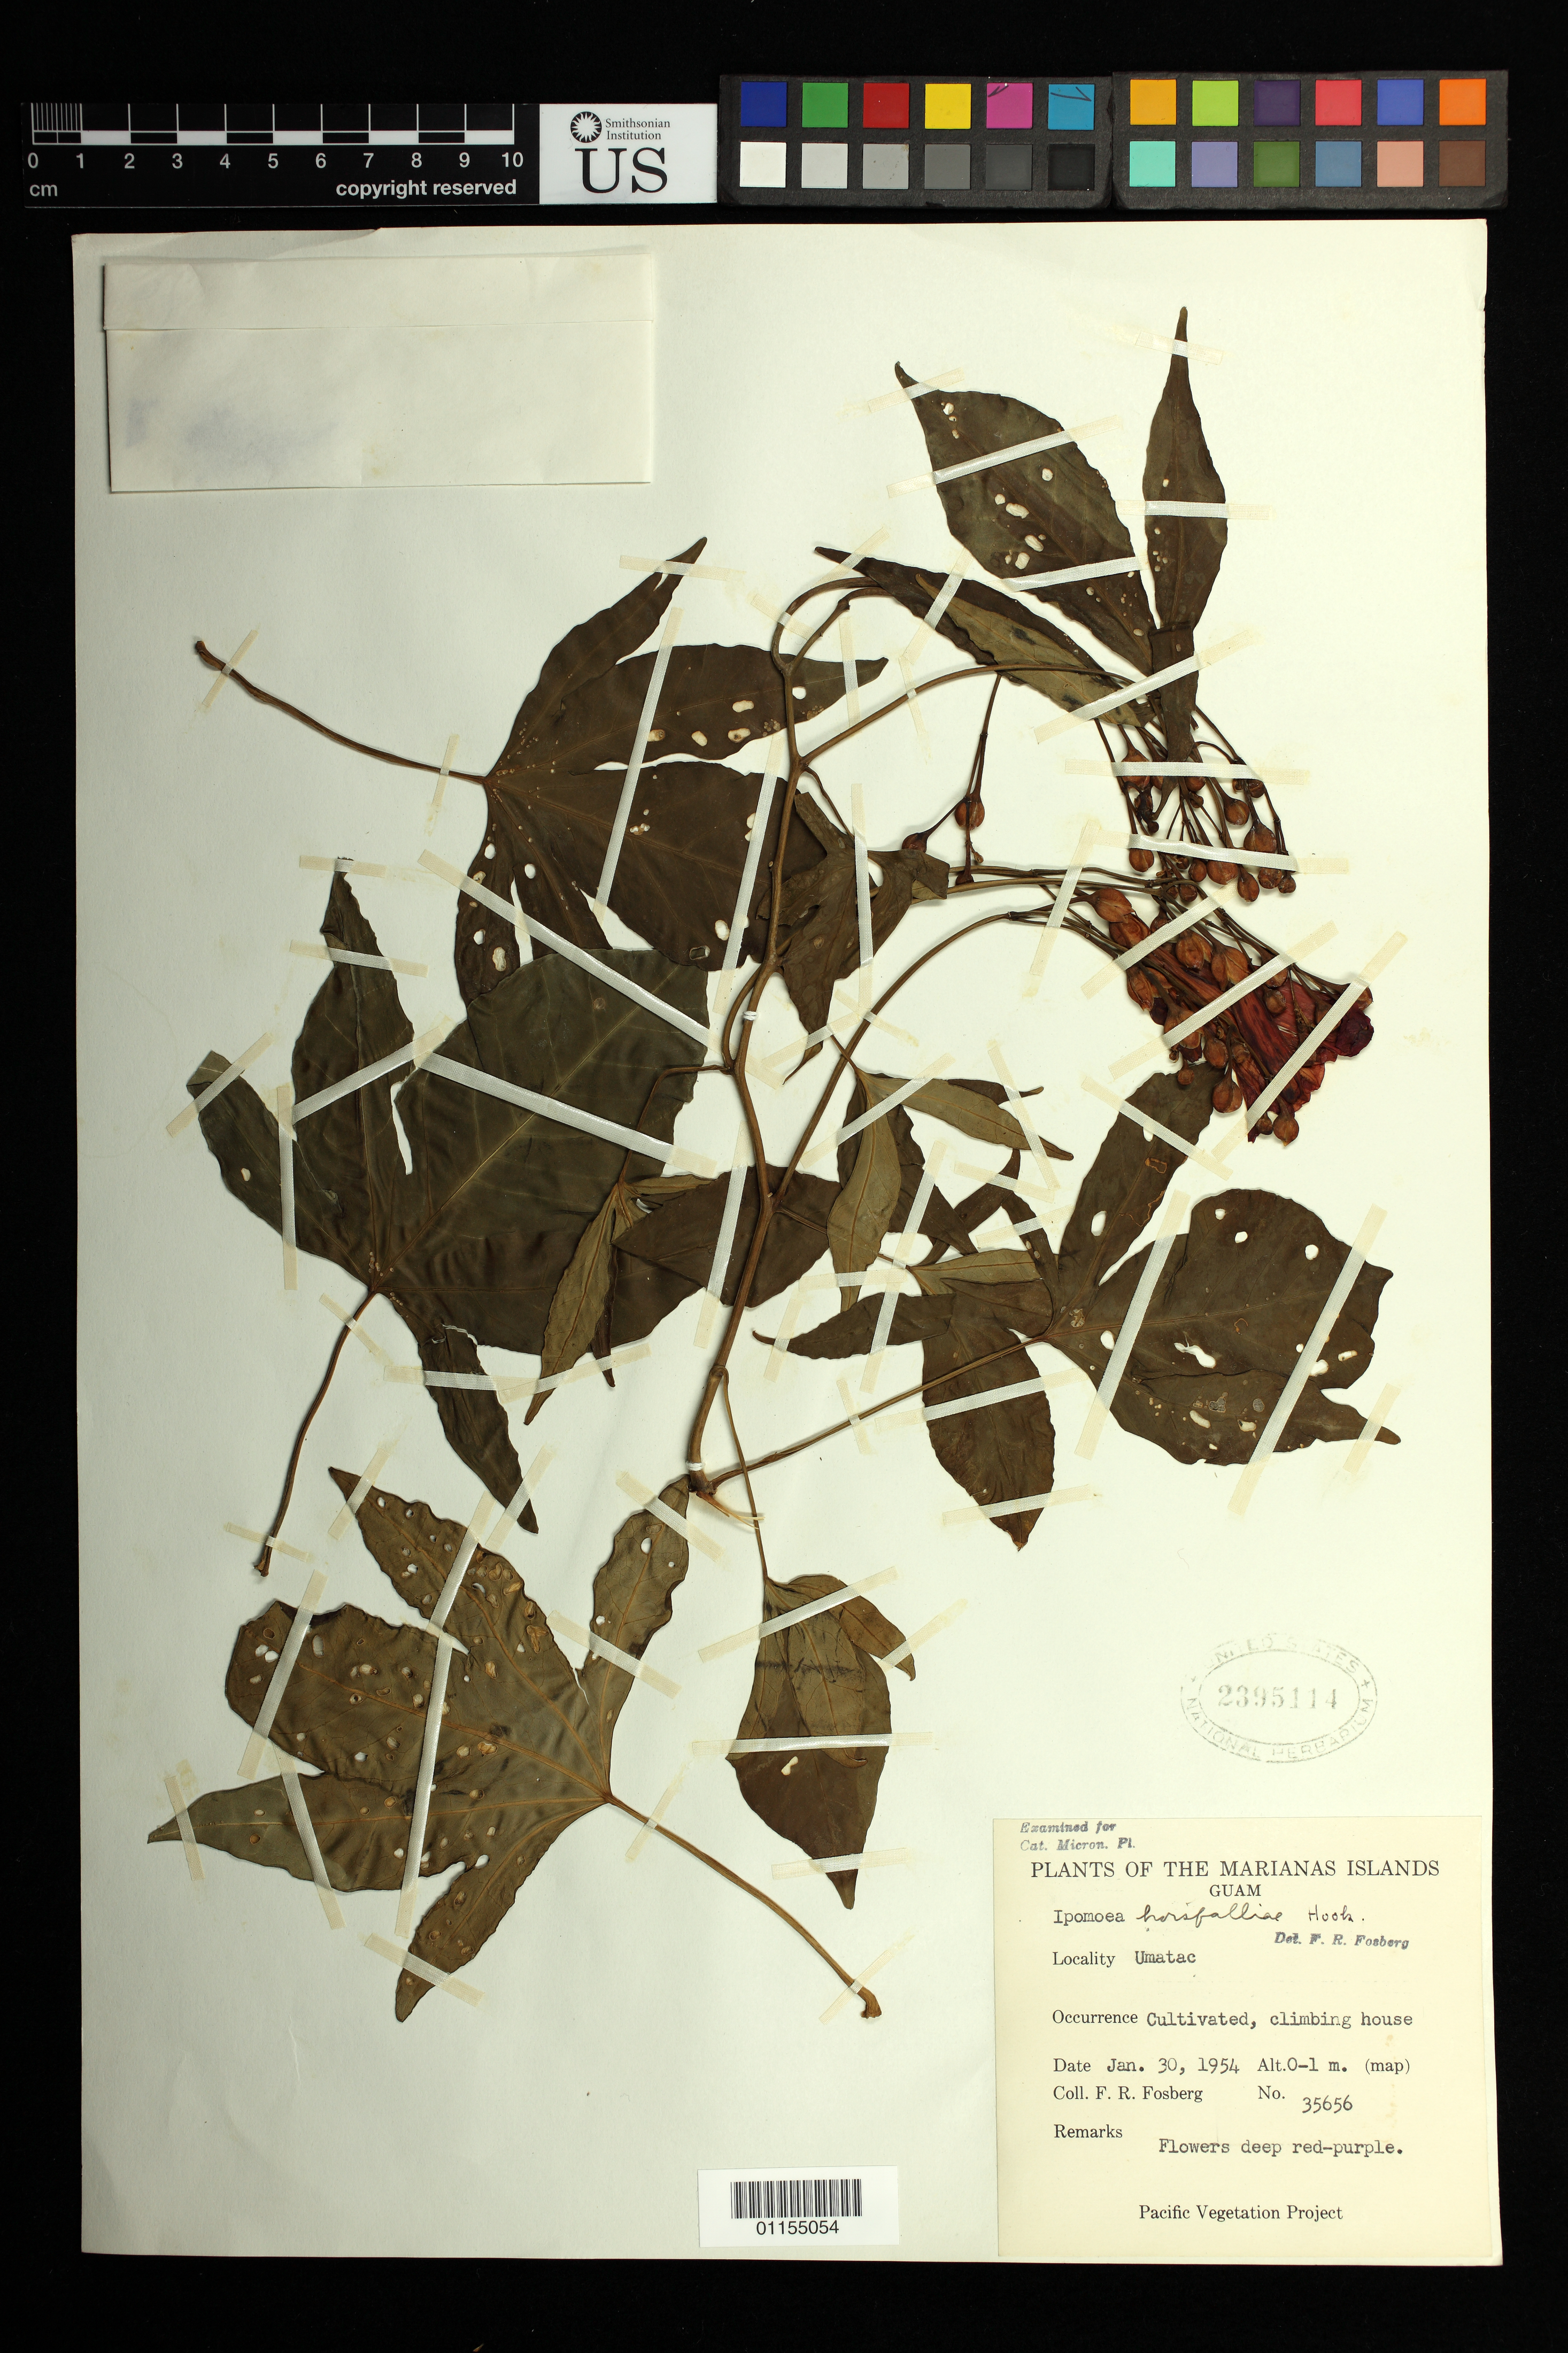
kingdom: Plantae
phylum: Tracheophyta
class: Magnoliopsida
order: Solanales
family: Convolvulaceae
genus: Ipomoea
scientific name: Ipomoea horsfalliae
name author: Hook.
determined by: Fosberg, F. R.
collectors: F. R. Fosberg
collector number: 35656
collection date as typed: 30 Jan 1954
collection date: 1954-01-30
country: Guam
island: Guam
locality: Umatac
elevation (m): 0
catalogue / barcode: US 2395114